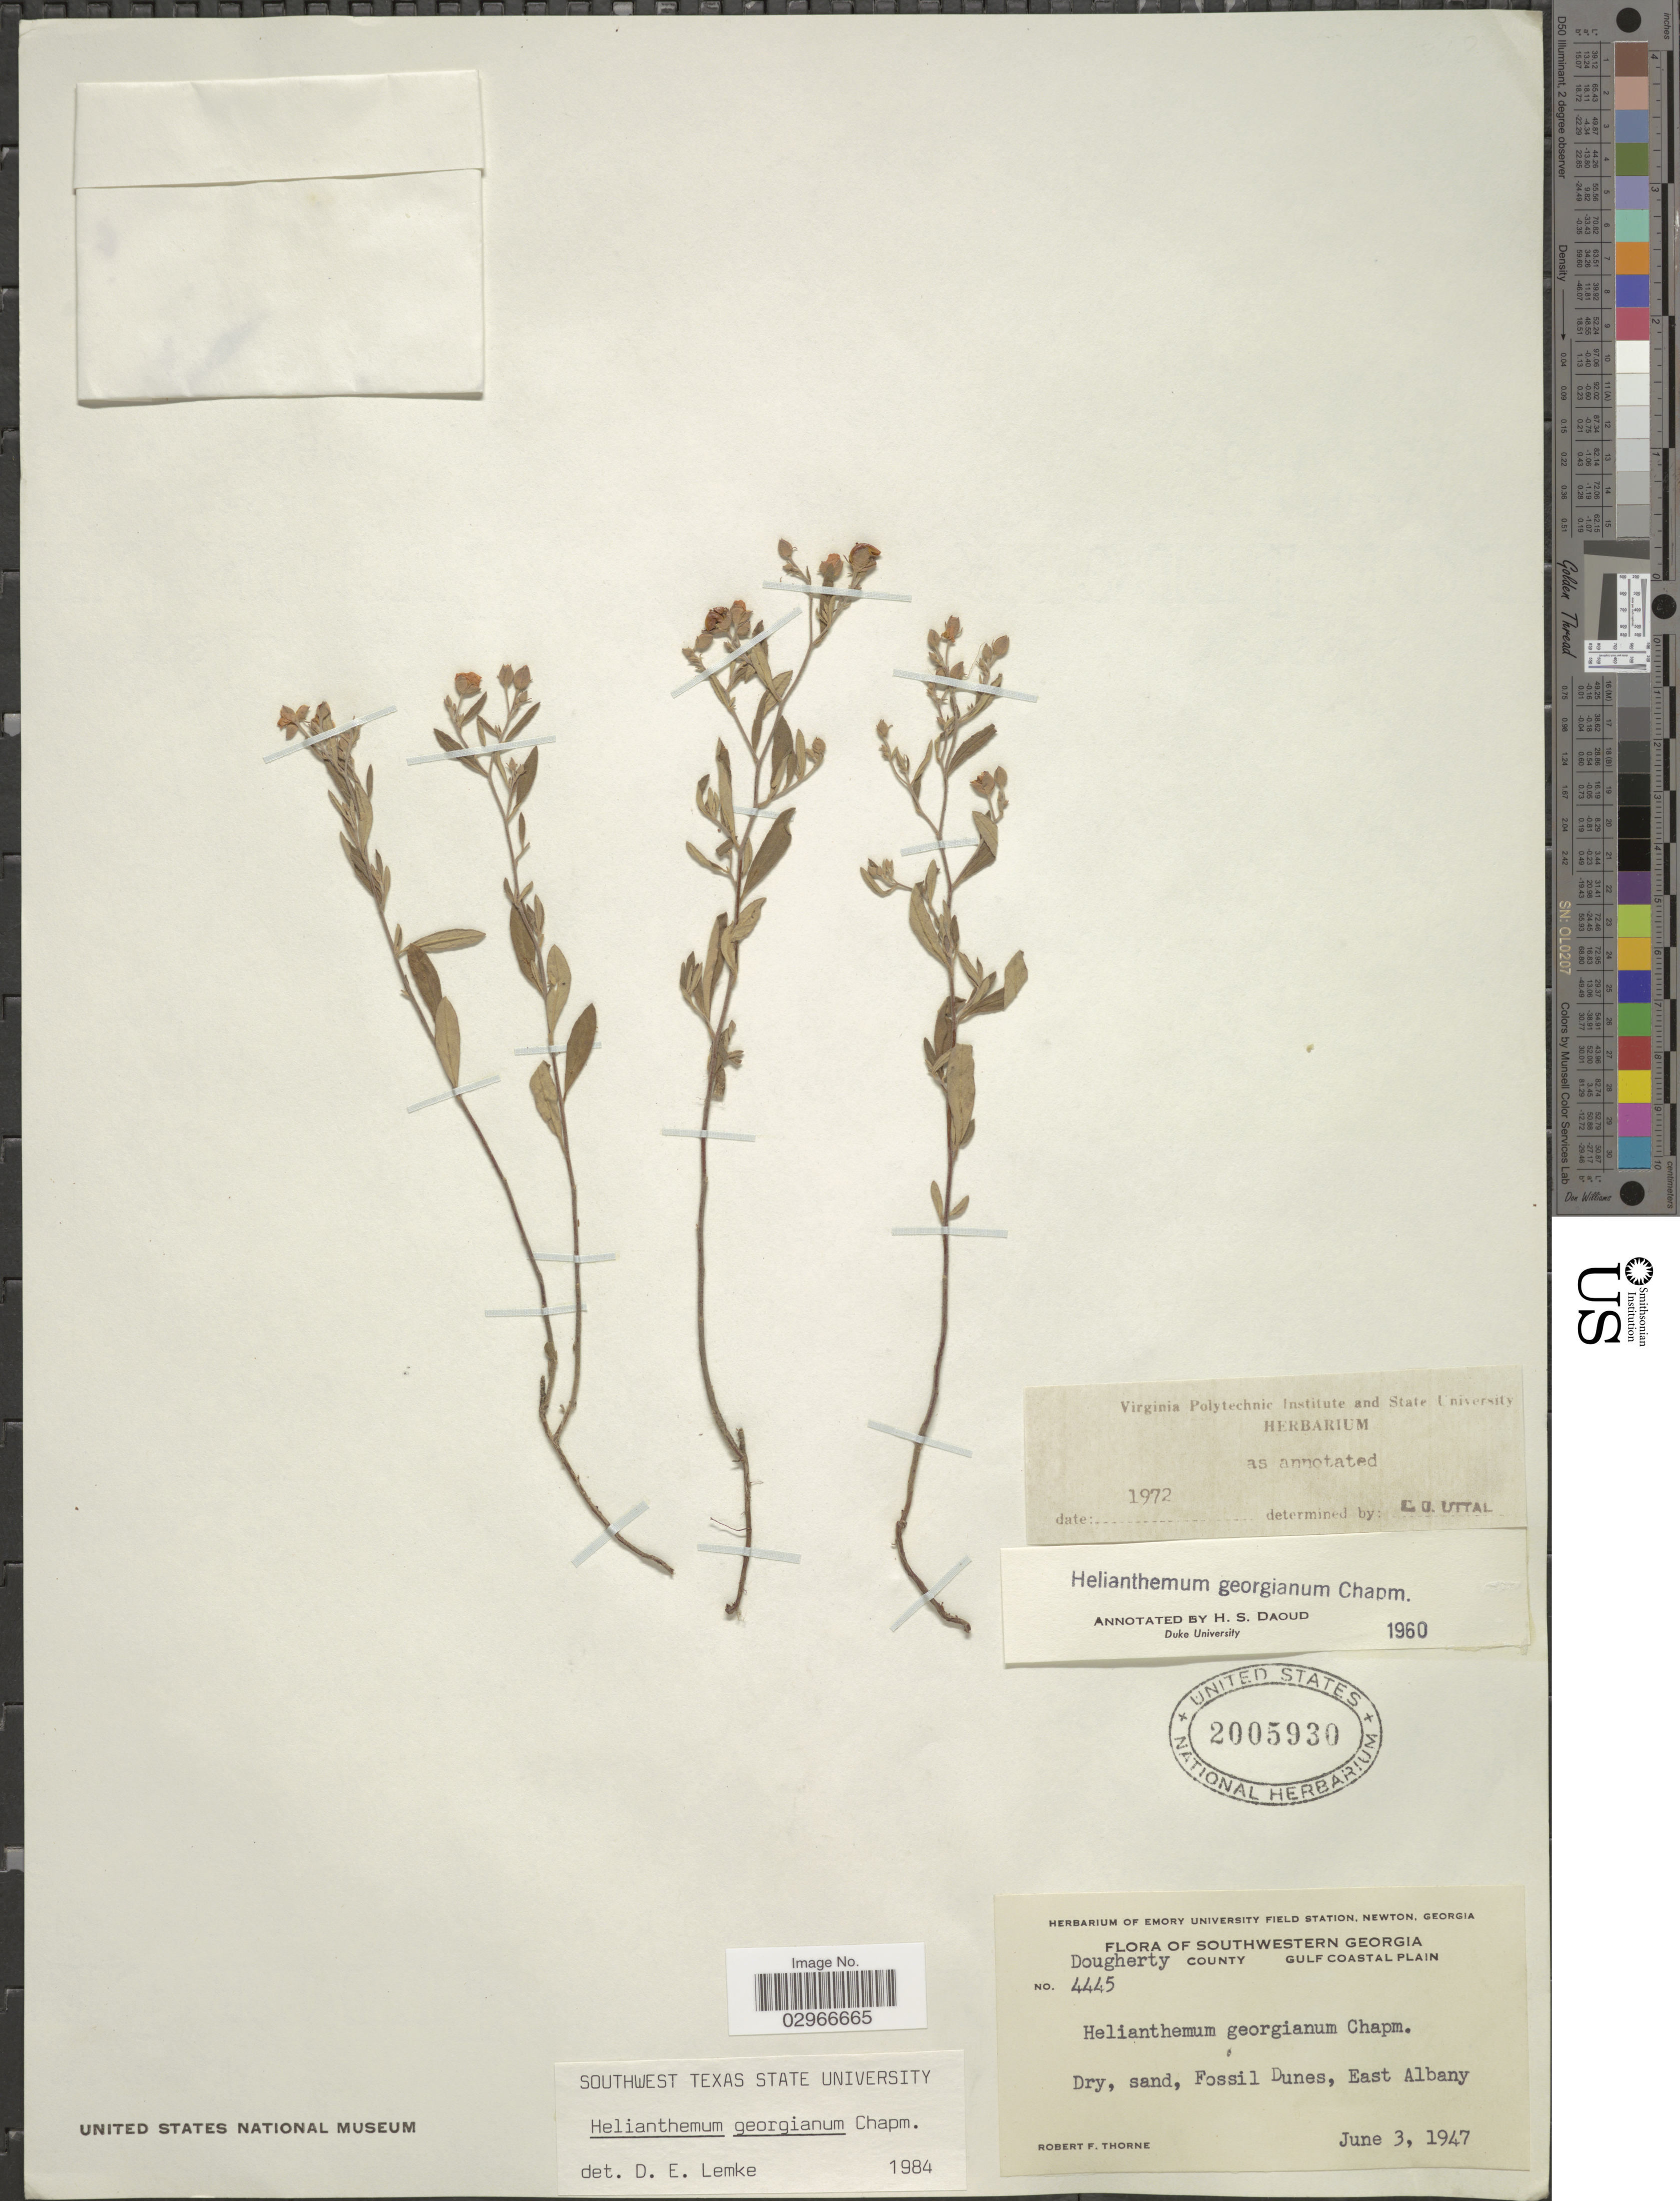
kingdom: Plantae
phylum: Tracheophyta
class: Magnoliopsida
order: Malvales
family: Cistaceae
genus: Helianthemum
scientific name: Helianthemum georgianum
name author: Chapm.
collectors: R. F. Thorne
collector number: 4445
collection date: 1947-06-03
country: United States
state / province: Georgia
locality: Southwestern Georgia, Dougherty County, Gulf Coastal Plain, Dry, sand, Fossil Dunes, East Albany.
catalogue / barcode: US 2005930